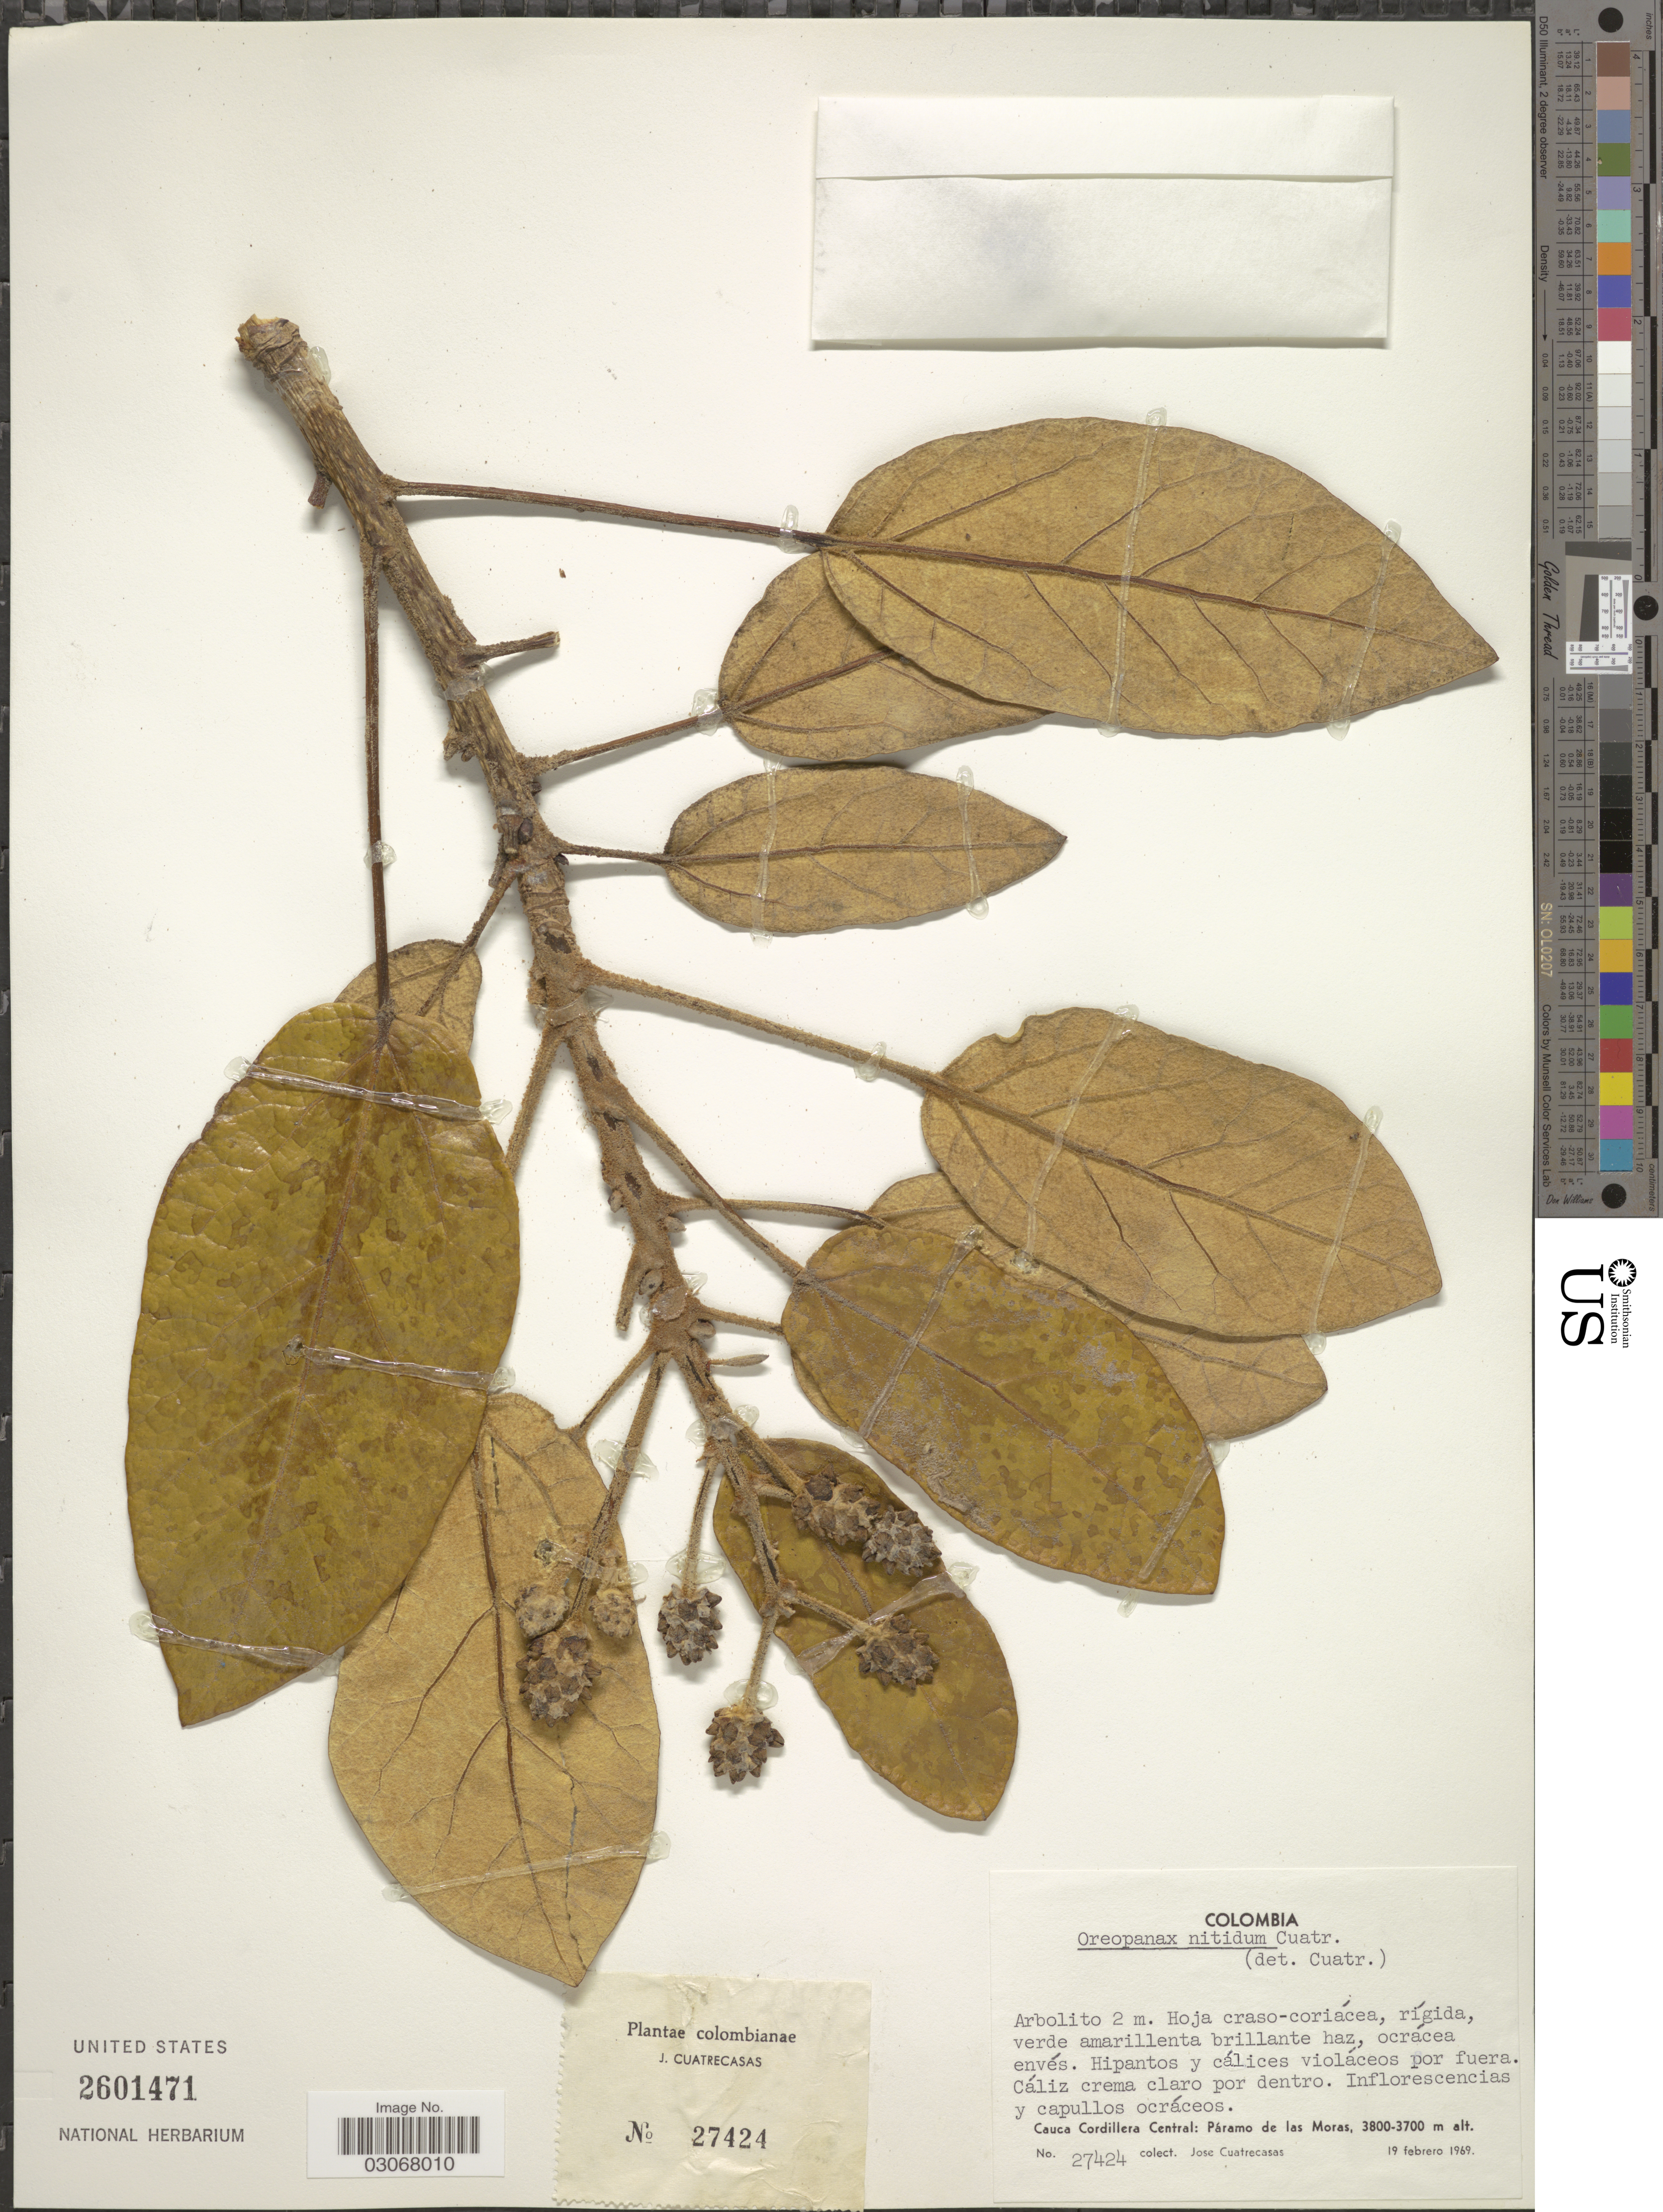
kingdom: Plantae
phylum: Tracheophyta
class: Magnoliopsida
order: Apiales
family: Araliaceae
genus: Oreopanax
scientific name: Oreopanax nitidus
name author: Cuatrec.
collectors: J. Cuatrecasas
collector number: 27424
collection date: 1969-02-19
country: Colombia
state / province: Cauca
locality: Cauca Cordillera Central: Páramo de las Moras.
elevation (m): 3700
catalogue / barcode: US 2601471